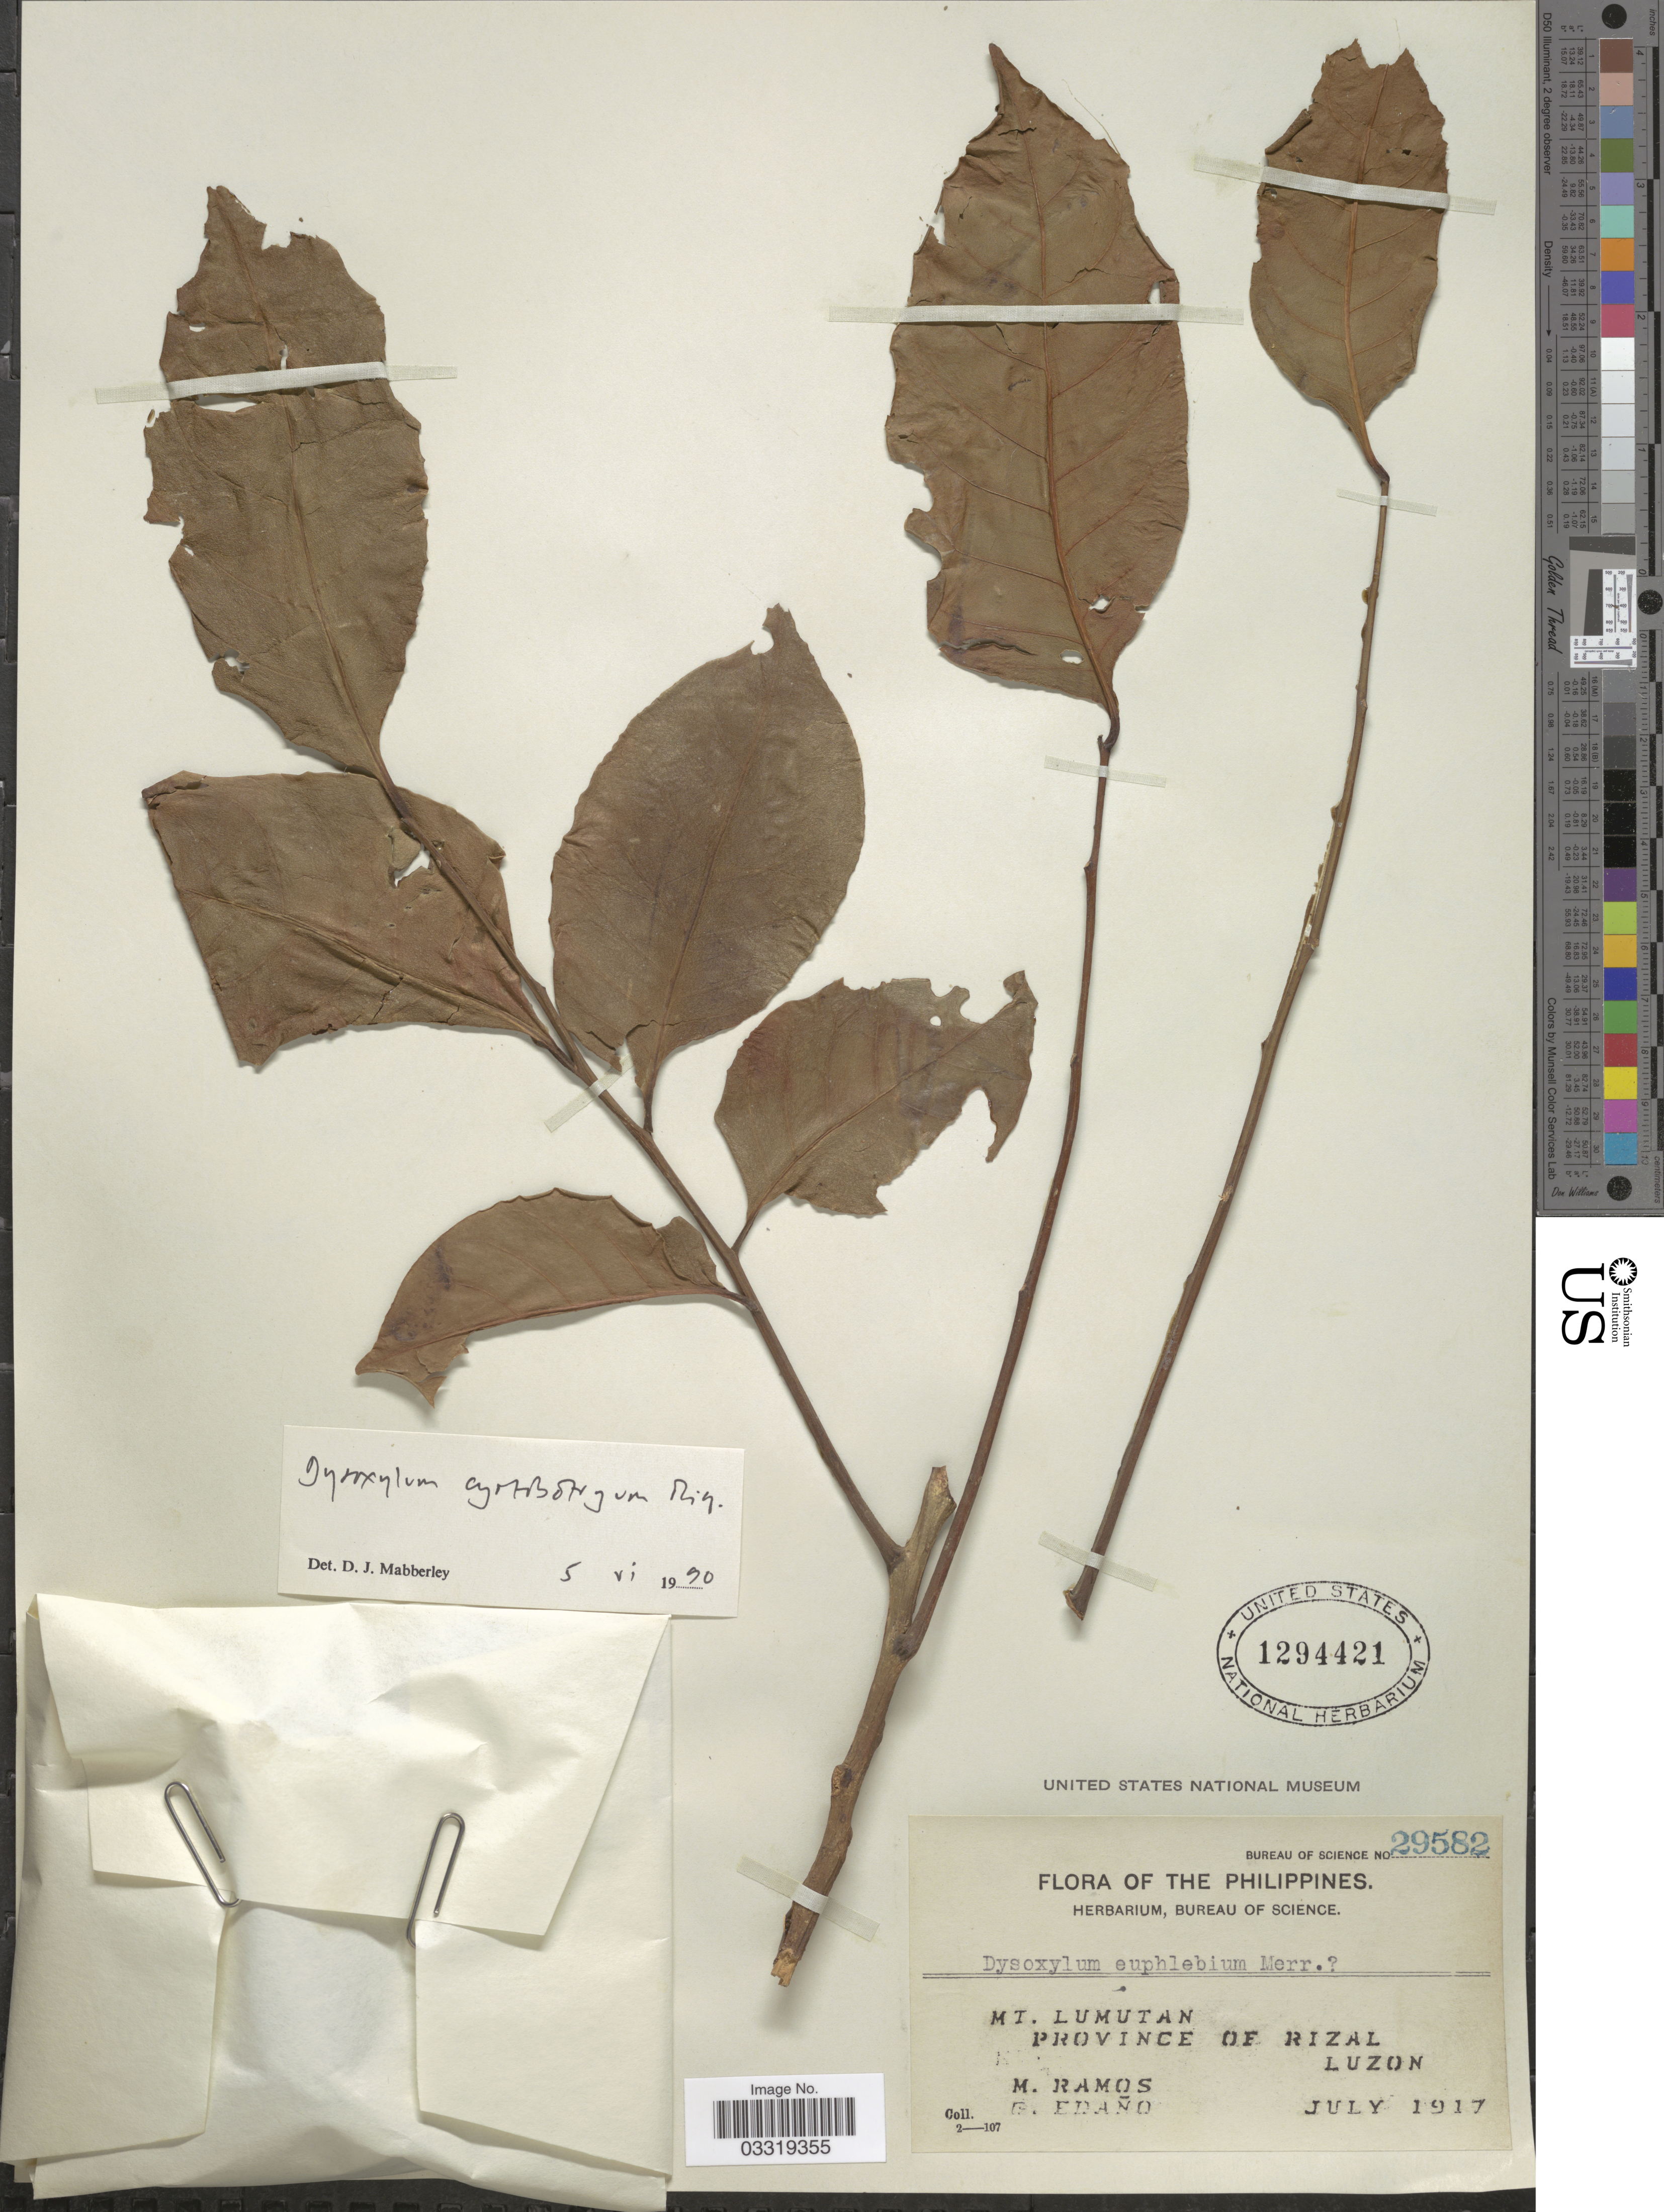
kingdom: Plantae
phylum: Tracheophyta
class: Magnoliopsida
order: Sapindales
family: Meliaceae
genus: Dysoxylum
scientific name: Dysoxylum cyrtobotryum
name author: Miq.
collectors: M. Ramos & G. Edaño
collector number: Bureau of Science 29582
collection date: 1917-07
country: Philippines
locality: Mt. Lumutan, Province, of Rizal, Luzon.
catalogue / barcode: US 1294421